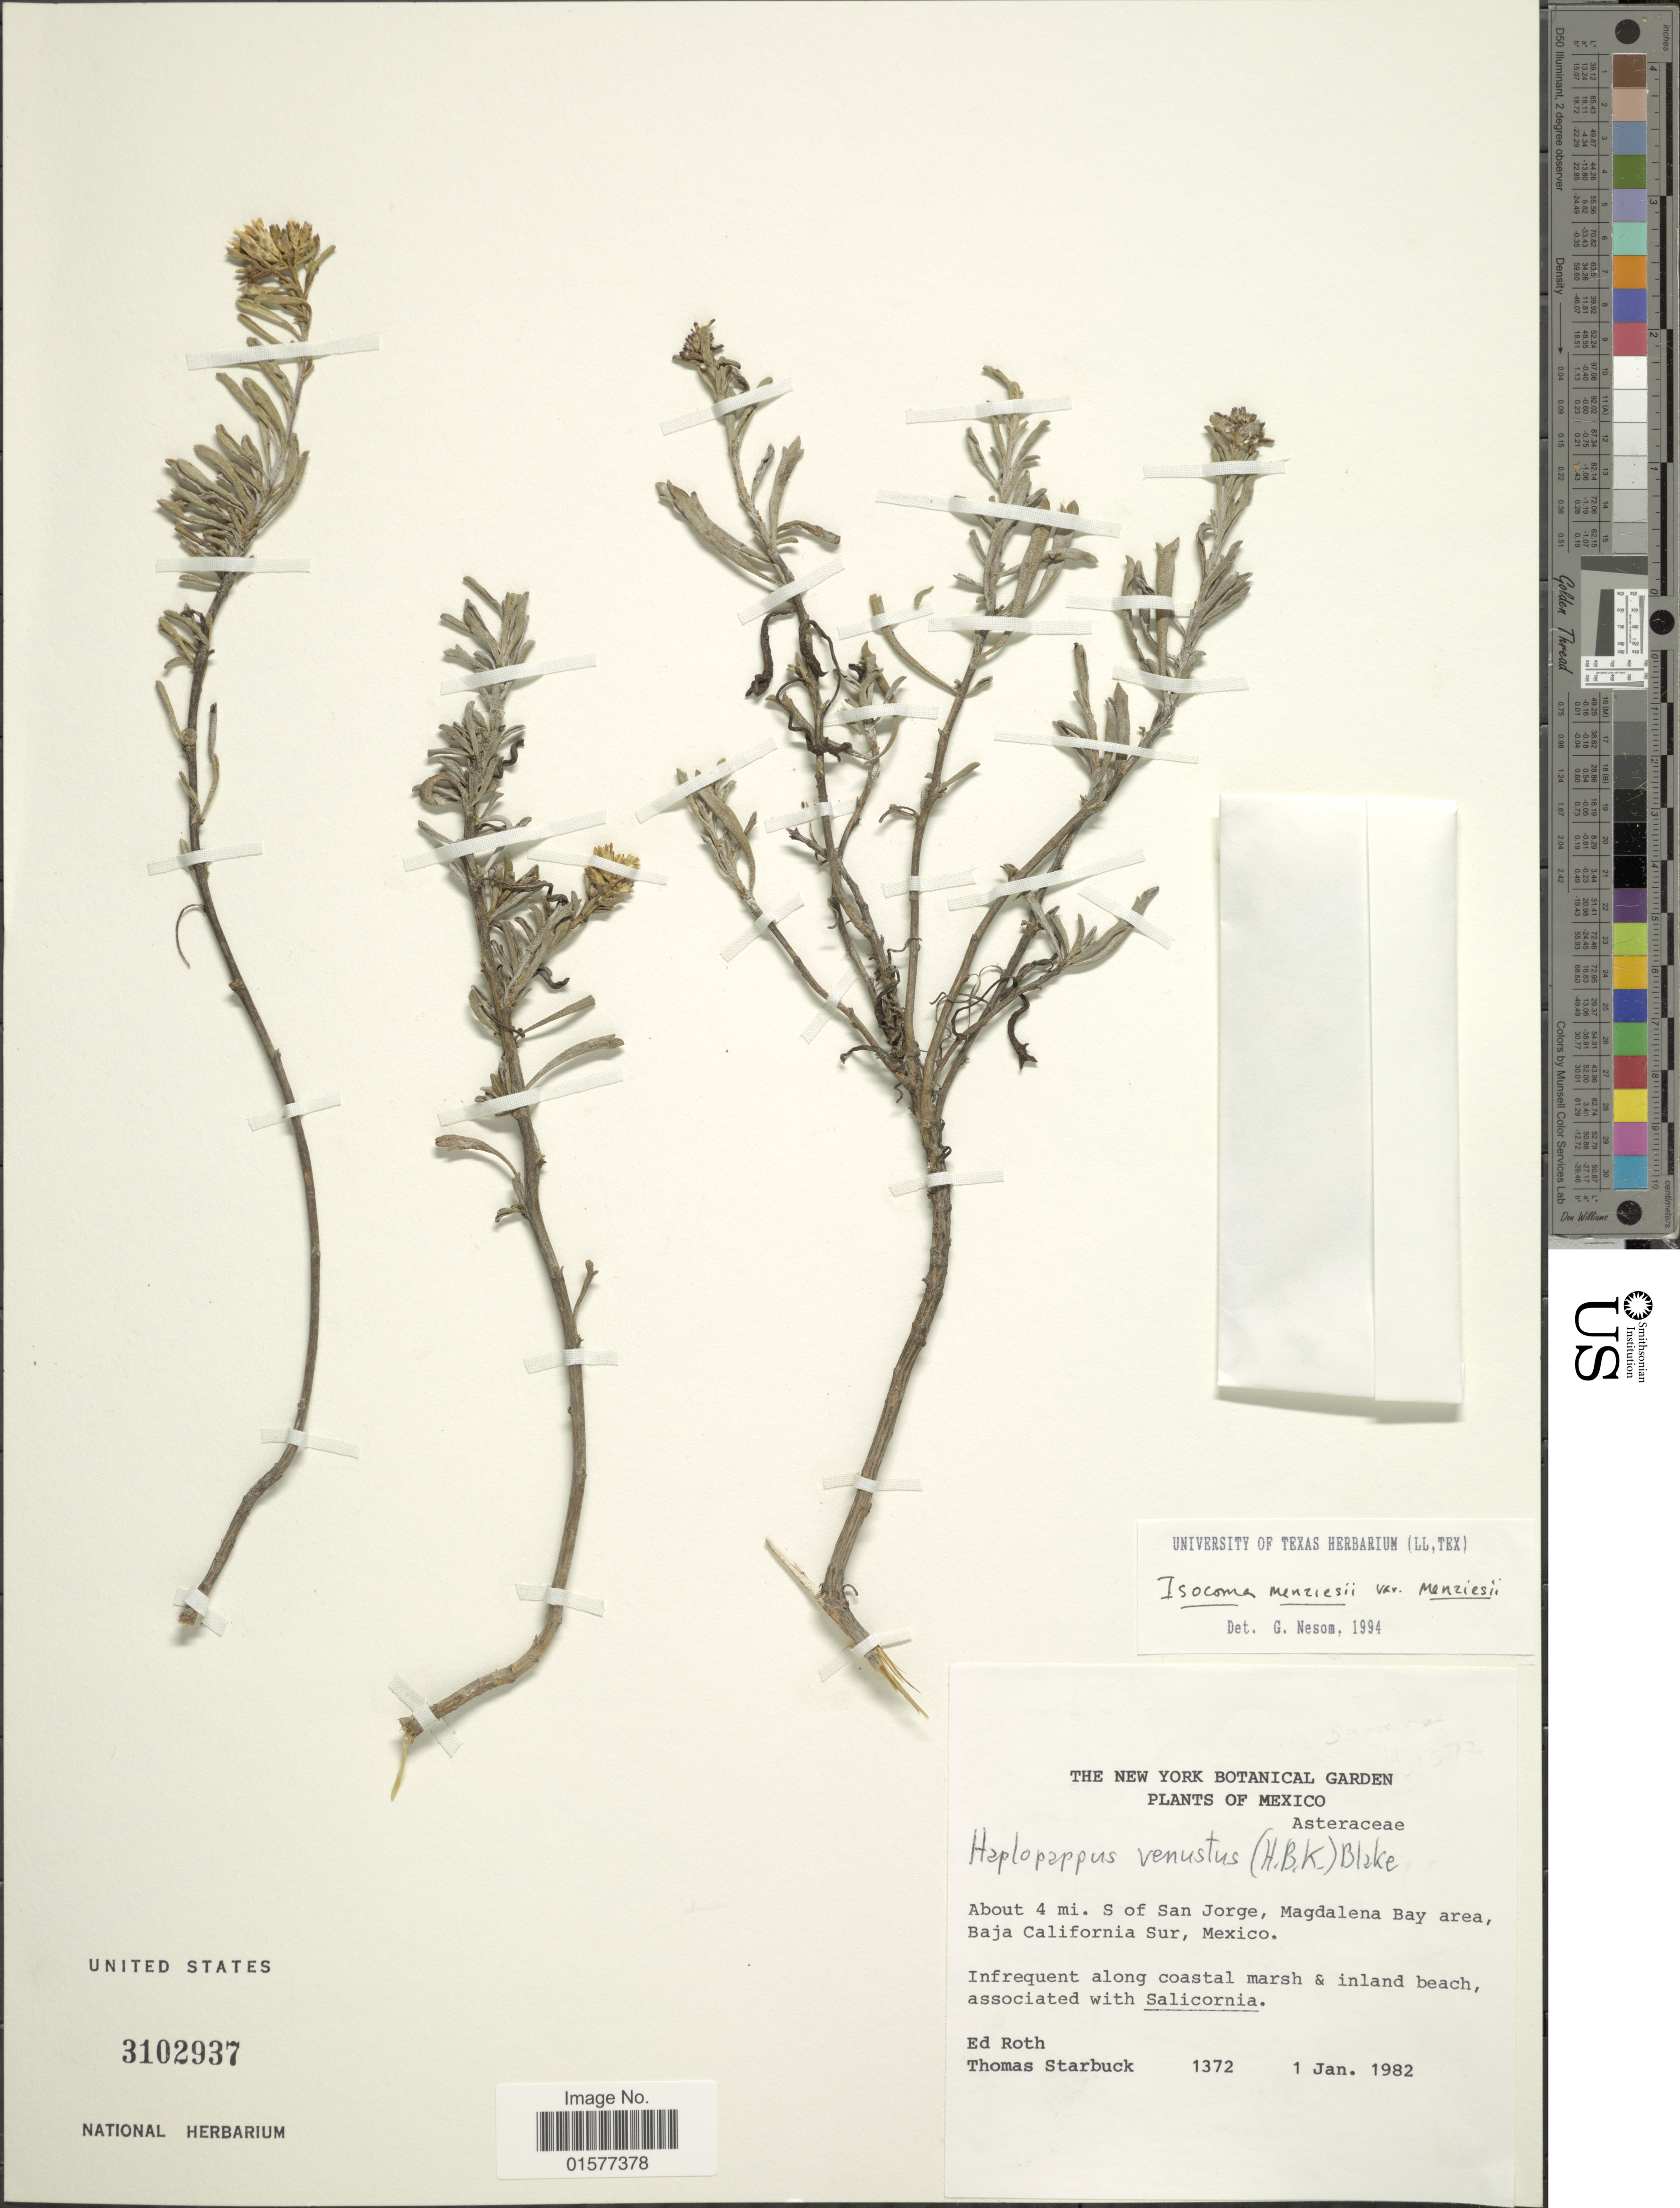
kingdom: Plantae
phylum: Tracheophyta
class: Magnoliopsida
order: Asterales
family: Asteraceae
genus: Isocoma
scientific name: Isocoma menziesii var. menziesii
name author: (Hook.) G.L. Nesom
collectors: Roth, E. & Starbuck, T.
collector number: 1372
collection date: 1982-01-01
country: Mexico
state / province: Baja California Sur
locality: About 4 mi. S of San Jorge, Magdalena Bay area, Baja California Sur, Mexico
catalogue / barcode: US 3102937